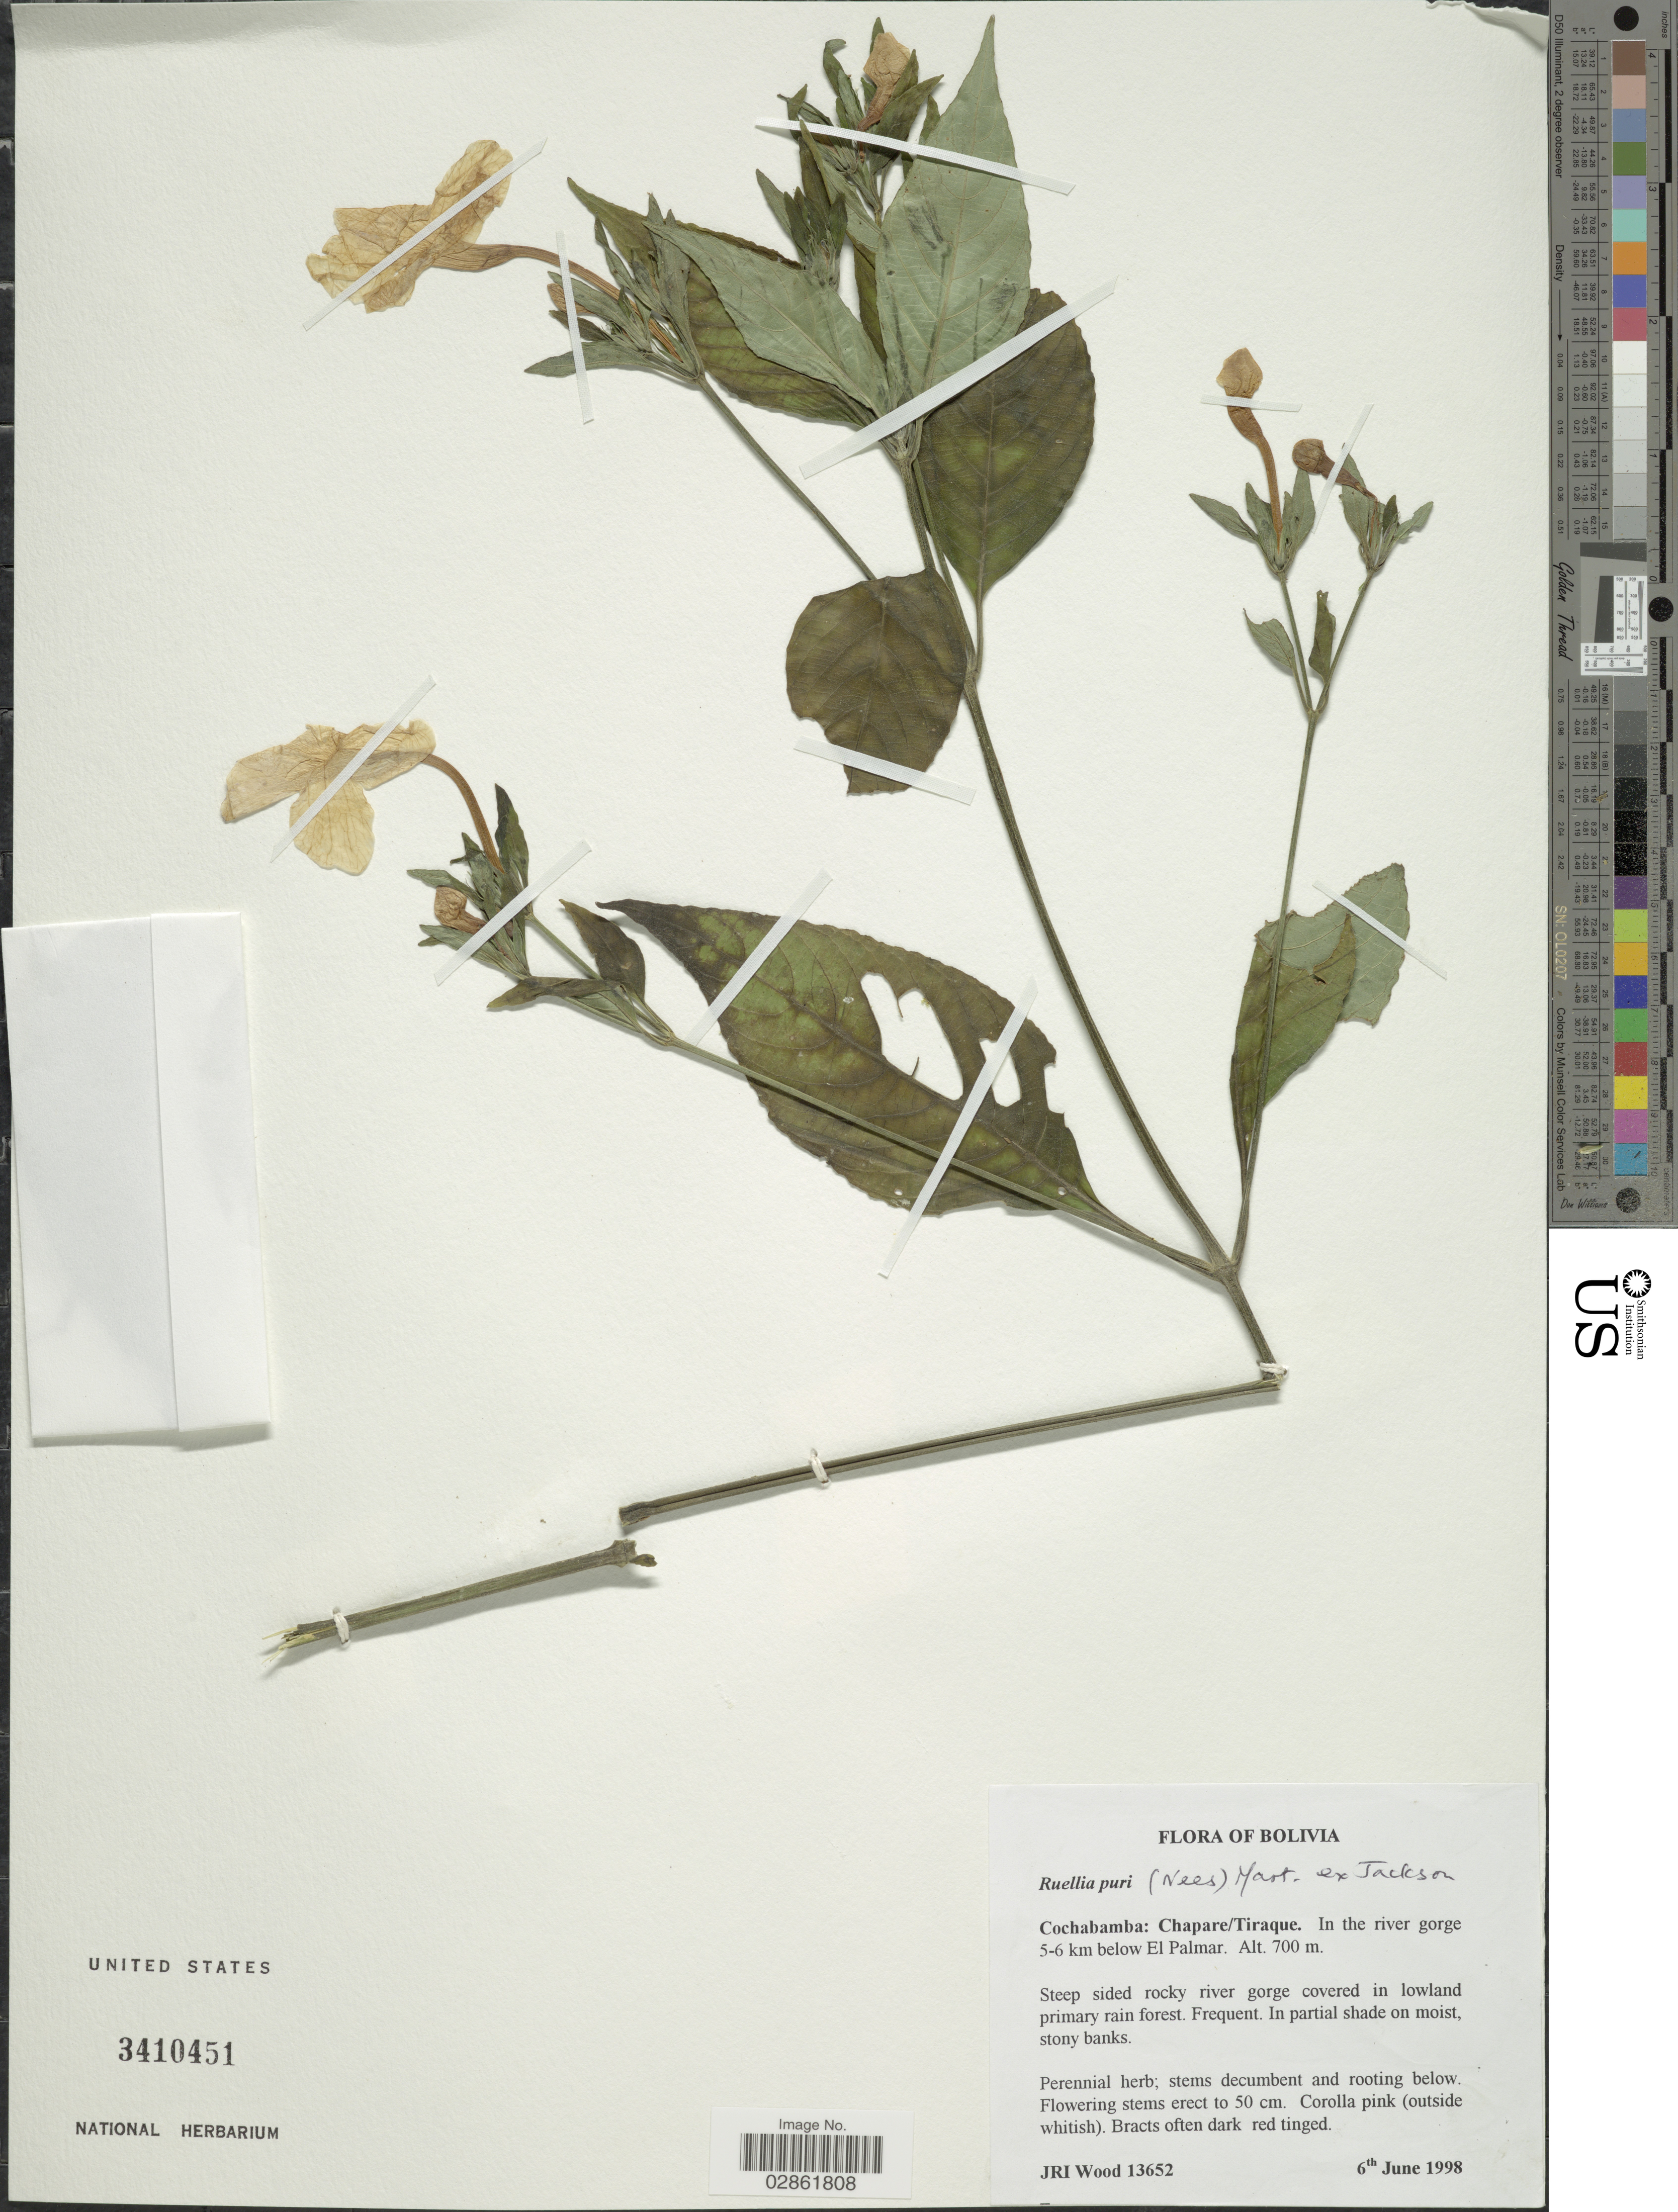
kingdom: Plantae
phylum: Tracheophyta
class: Magnoliopsida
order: Lamiales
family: Acanthaceae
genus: Ruellia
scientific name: Ruellia puri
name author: Mart. ex Nees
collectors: J. R. I. Wood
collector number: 13652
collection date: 1998-06-06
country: Bolivia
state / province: Cochabamba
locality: Chapare/Tiraque. In the river gorge 5-6 km below El Palmar.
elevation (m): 700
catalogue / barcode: US 3410451